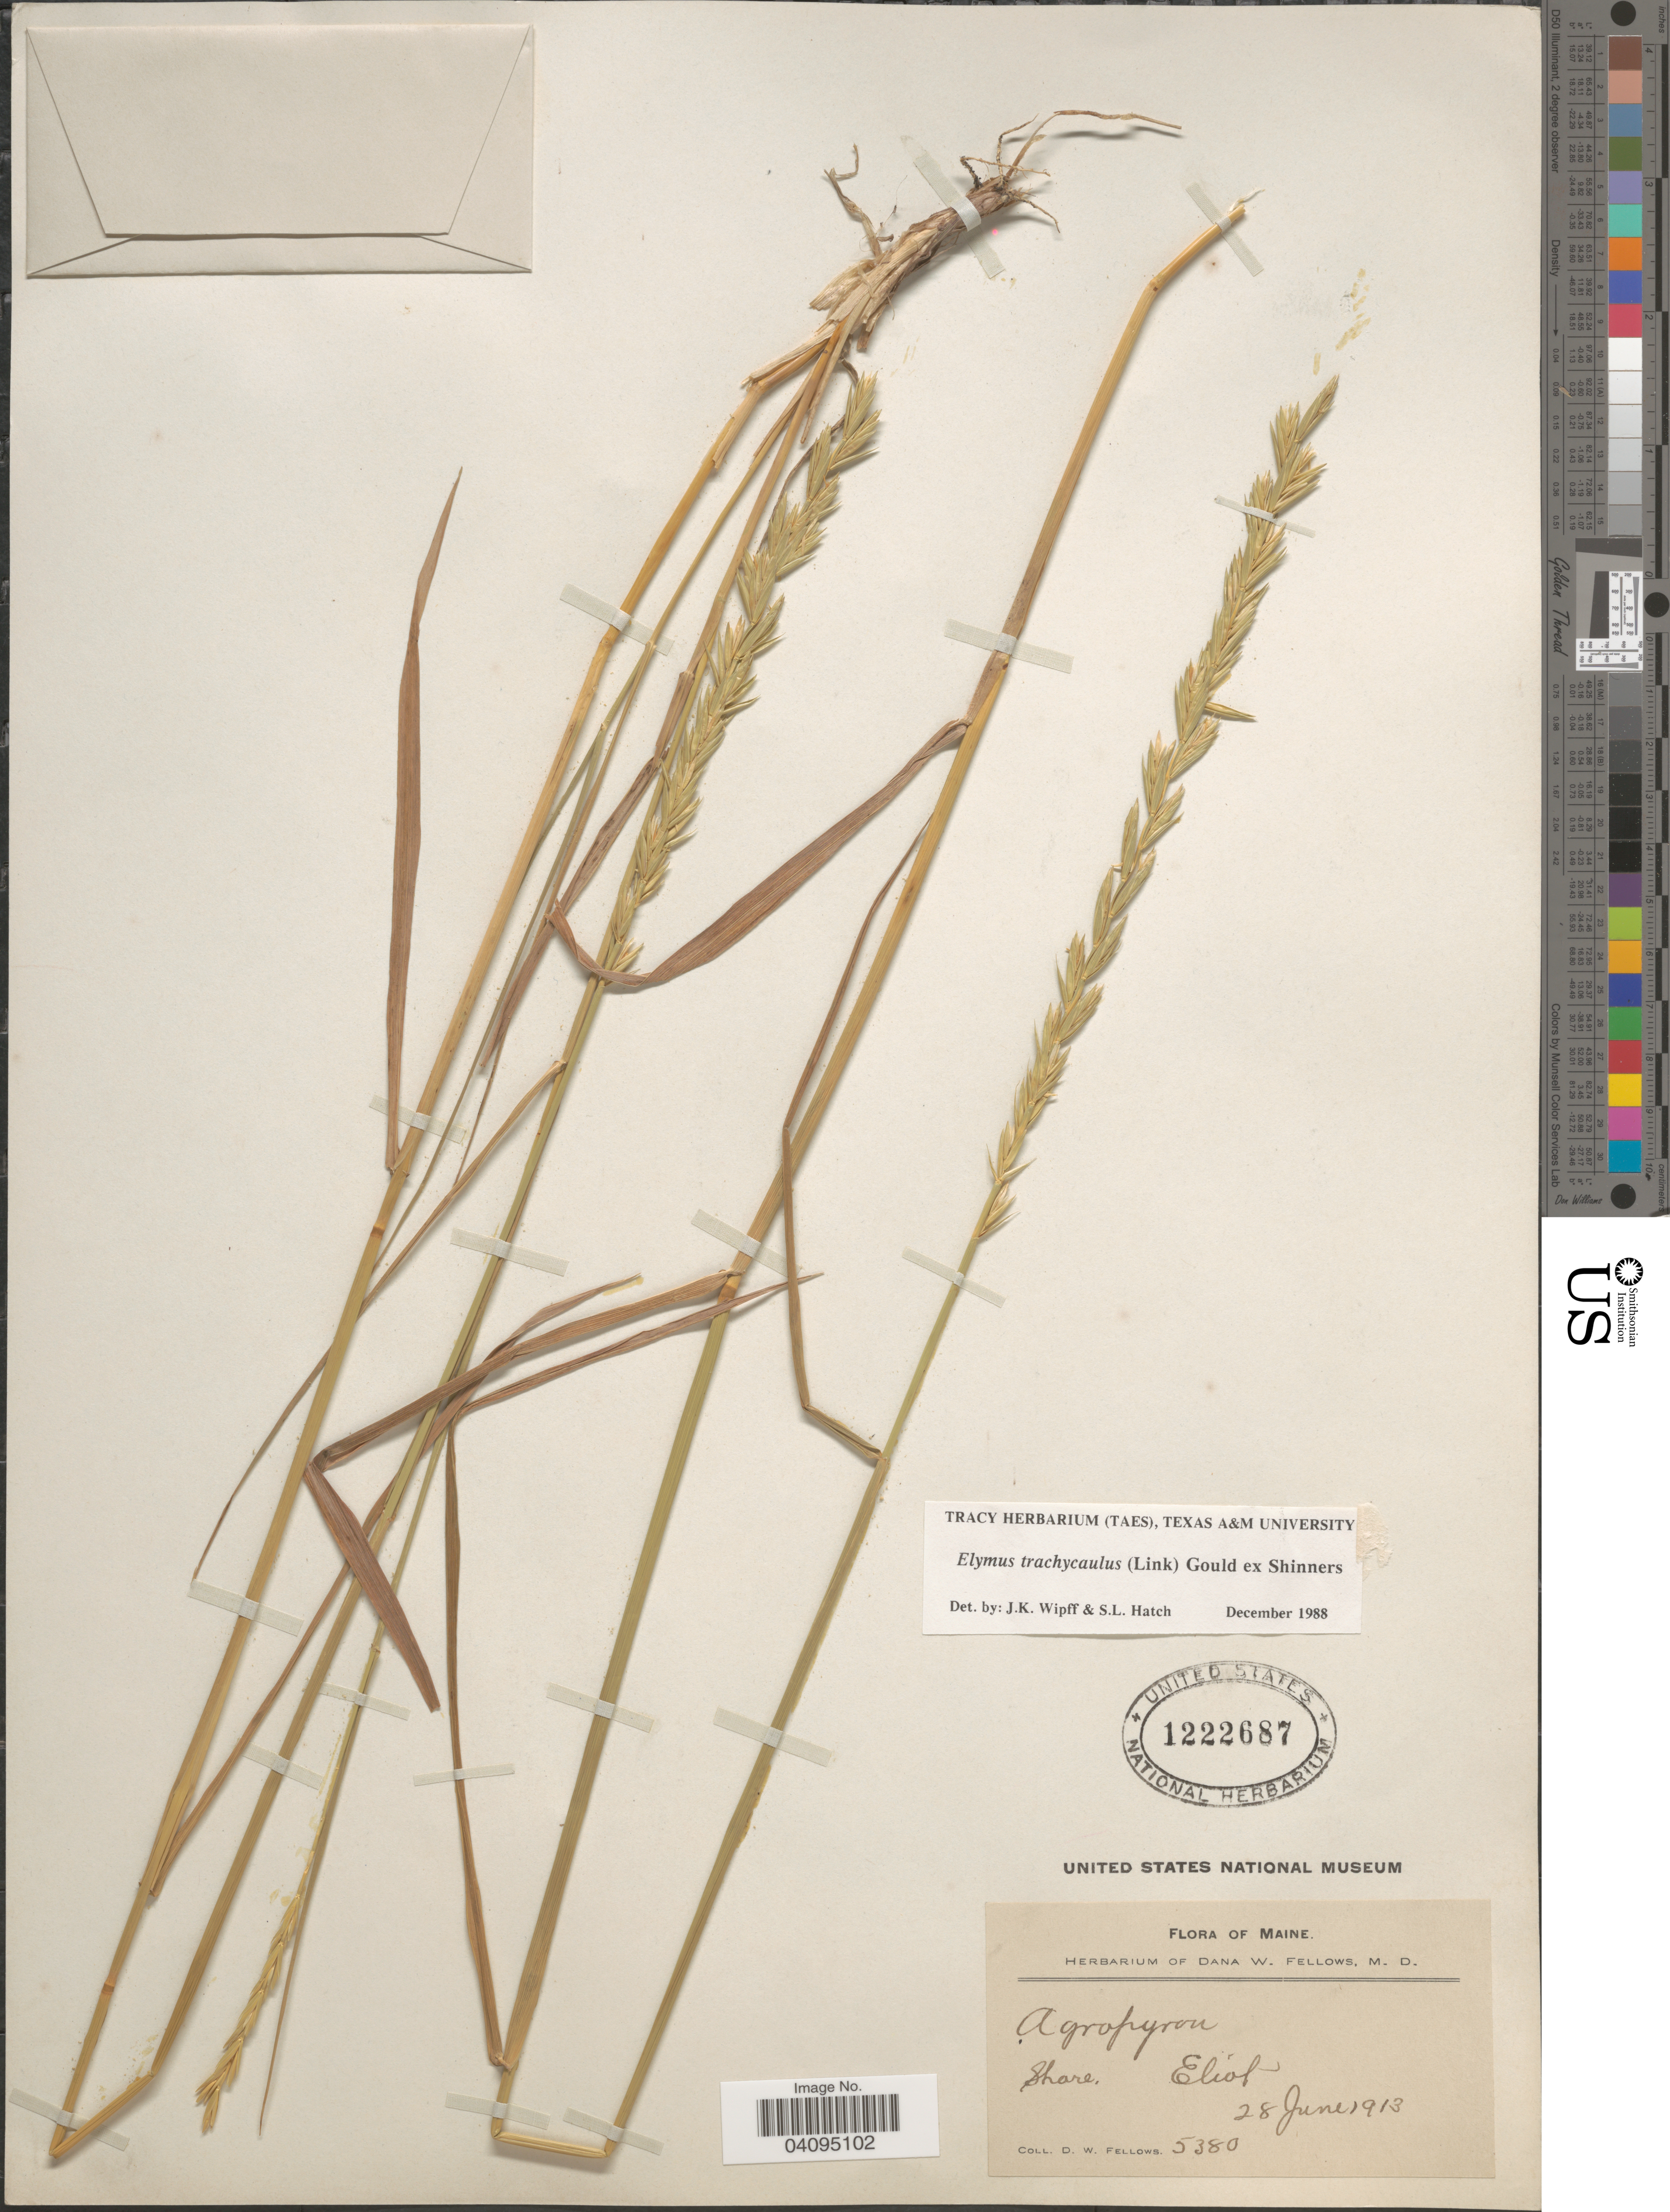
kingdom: Plantae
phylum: Tracheophyta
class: Liliopsida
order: Poales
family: Poaceae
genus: Elymus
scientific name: Elymus trachycaulus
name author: (Link) Gould ex Shinners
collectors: D. W. Fellows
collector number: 5380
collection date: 1913-06-28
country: United States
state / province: Maine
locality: Eliot.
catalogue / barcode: US 1222687